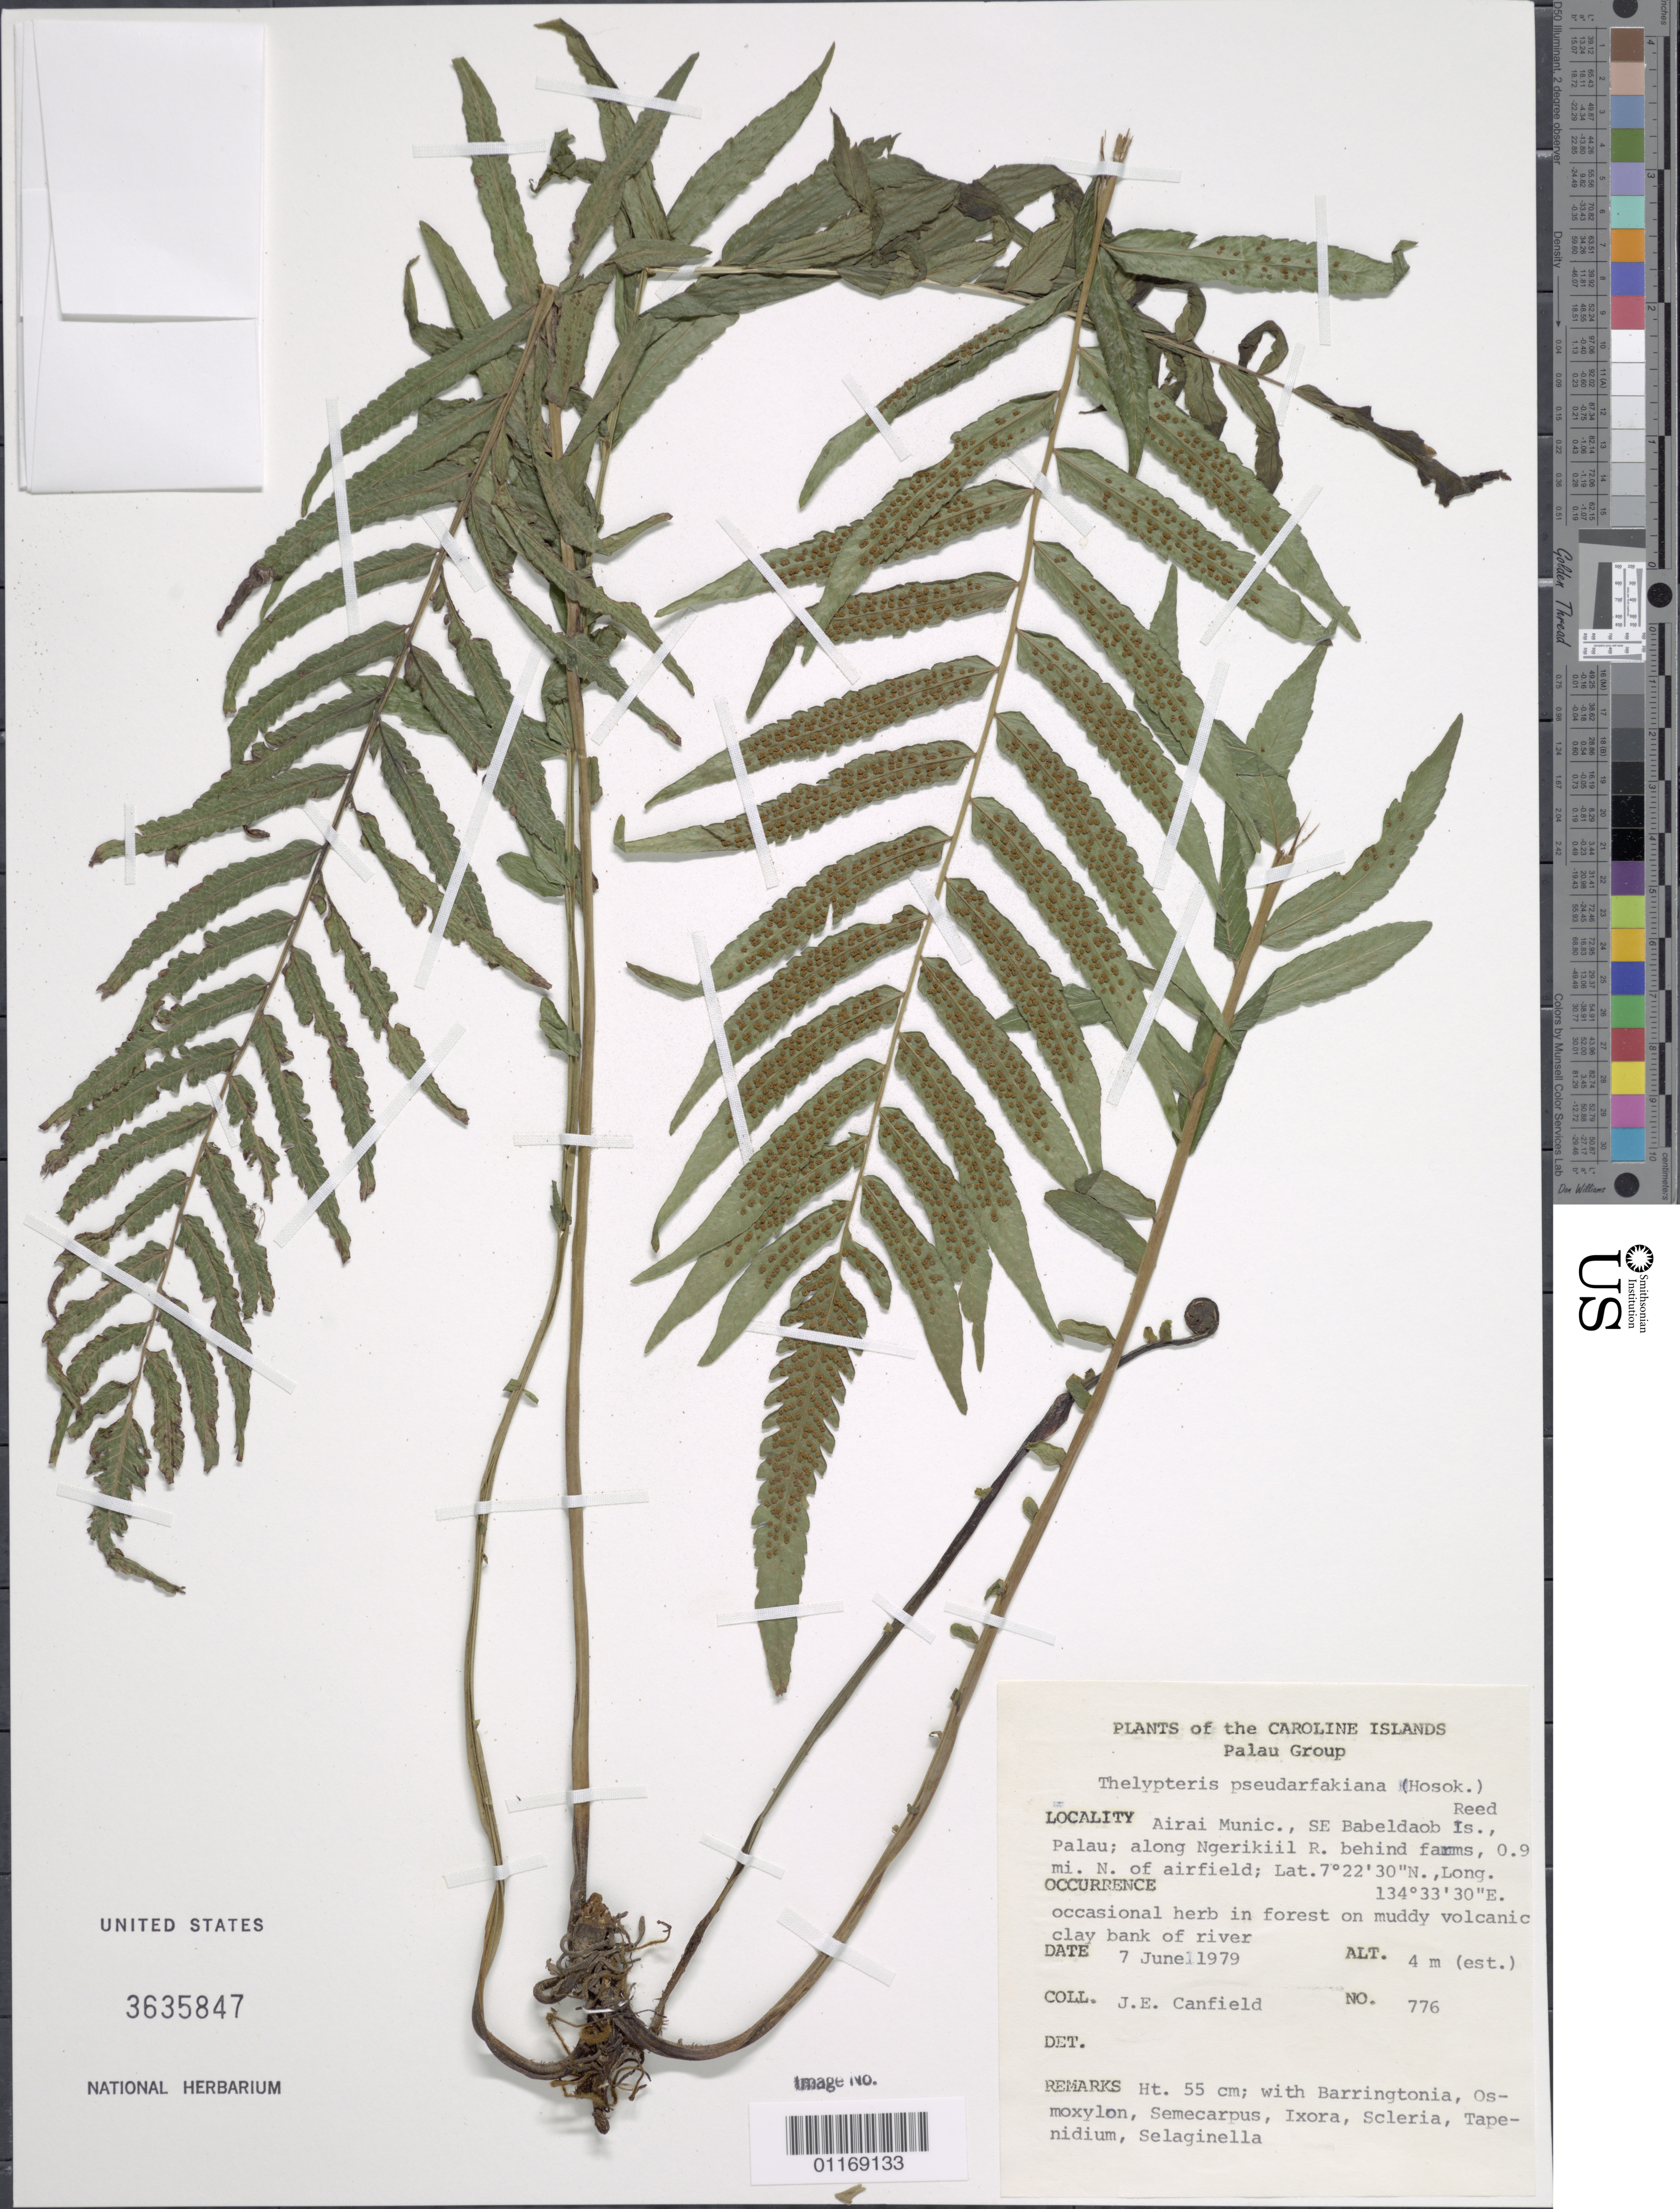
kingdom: Plantae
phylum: Tracheophyta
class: Polypodiopsida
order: Polypodiales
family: Thelypteridaceae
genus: Sphaerostephanos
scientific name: Sphaerostephanos perglanduliferus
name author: (Alderw.) Holttum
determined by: Wagner, W. L., (BOT), Smithsonian Institution - National Museum of Natural History (UNITED STATES)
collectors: J. E. Canfield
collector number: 776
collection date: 1979-06-07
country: Palau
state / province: Airai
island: Babeldaob [Babelthuap]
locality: SE Babeldaob Is., Palau; along Ngerikiil R. behind Famms, 0.9 mi. N of airfeield.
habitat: forest, on bank of river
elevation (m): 4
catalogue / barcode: US 3635847